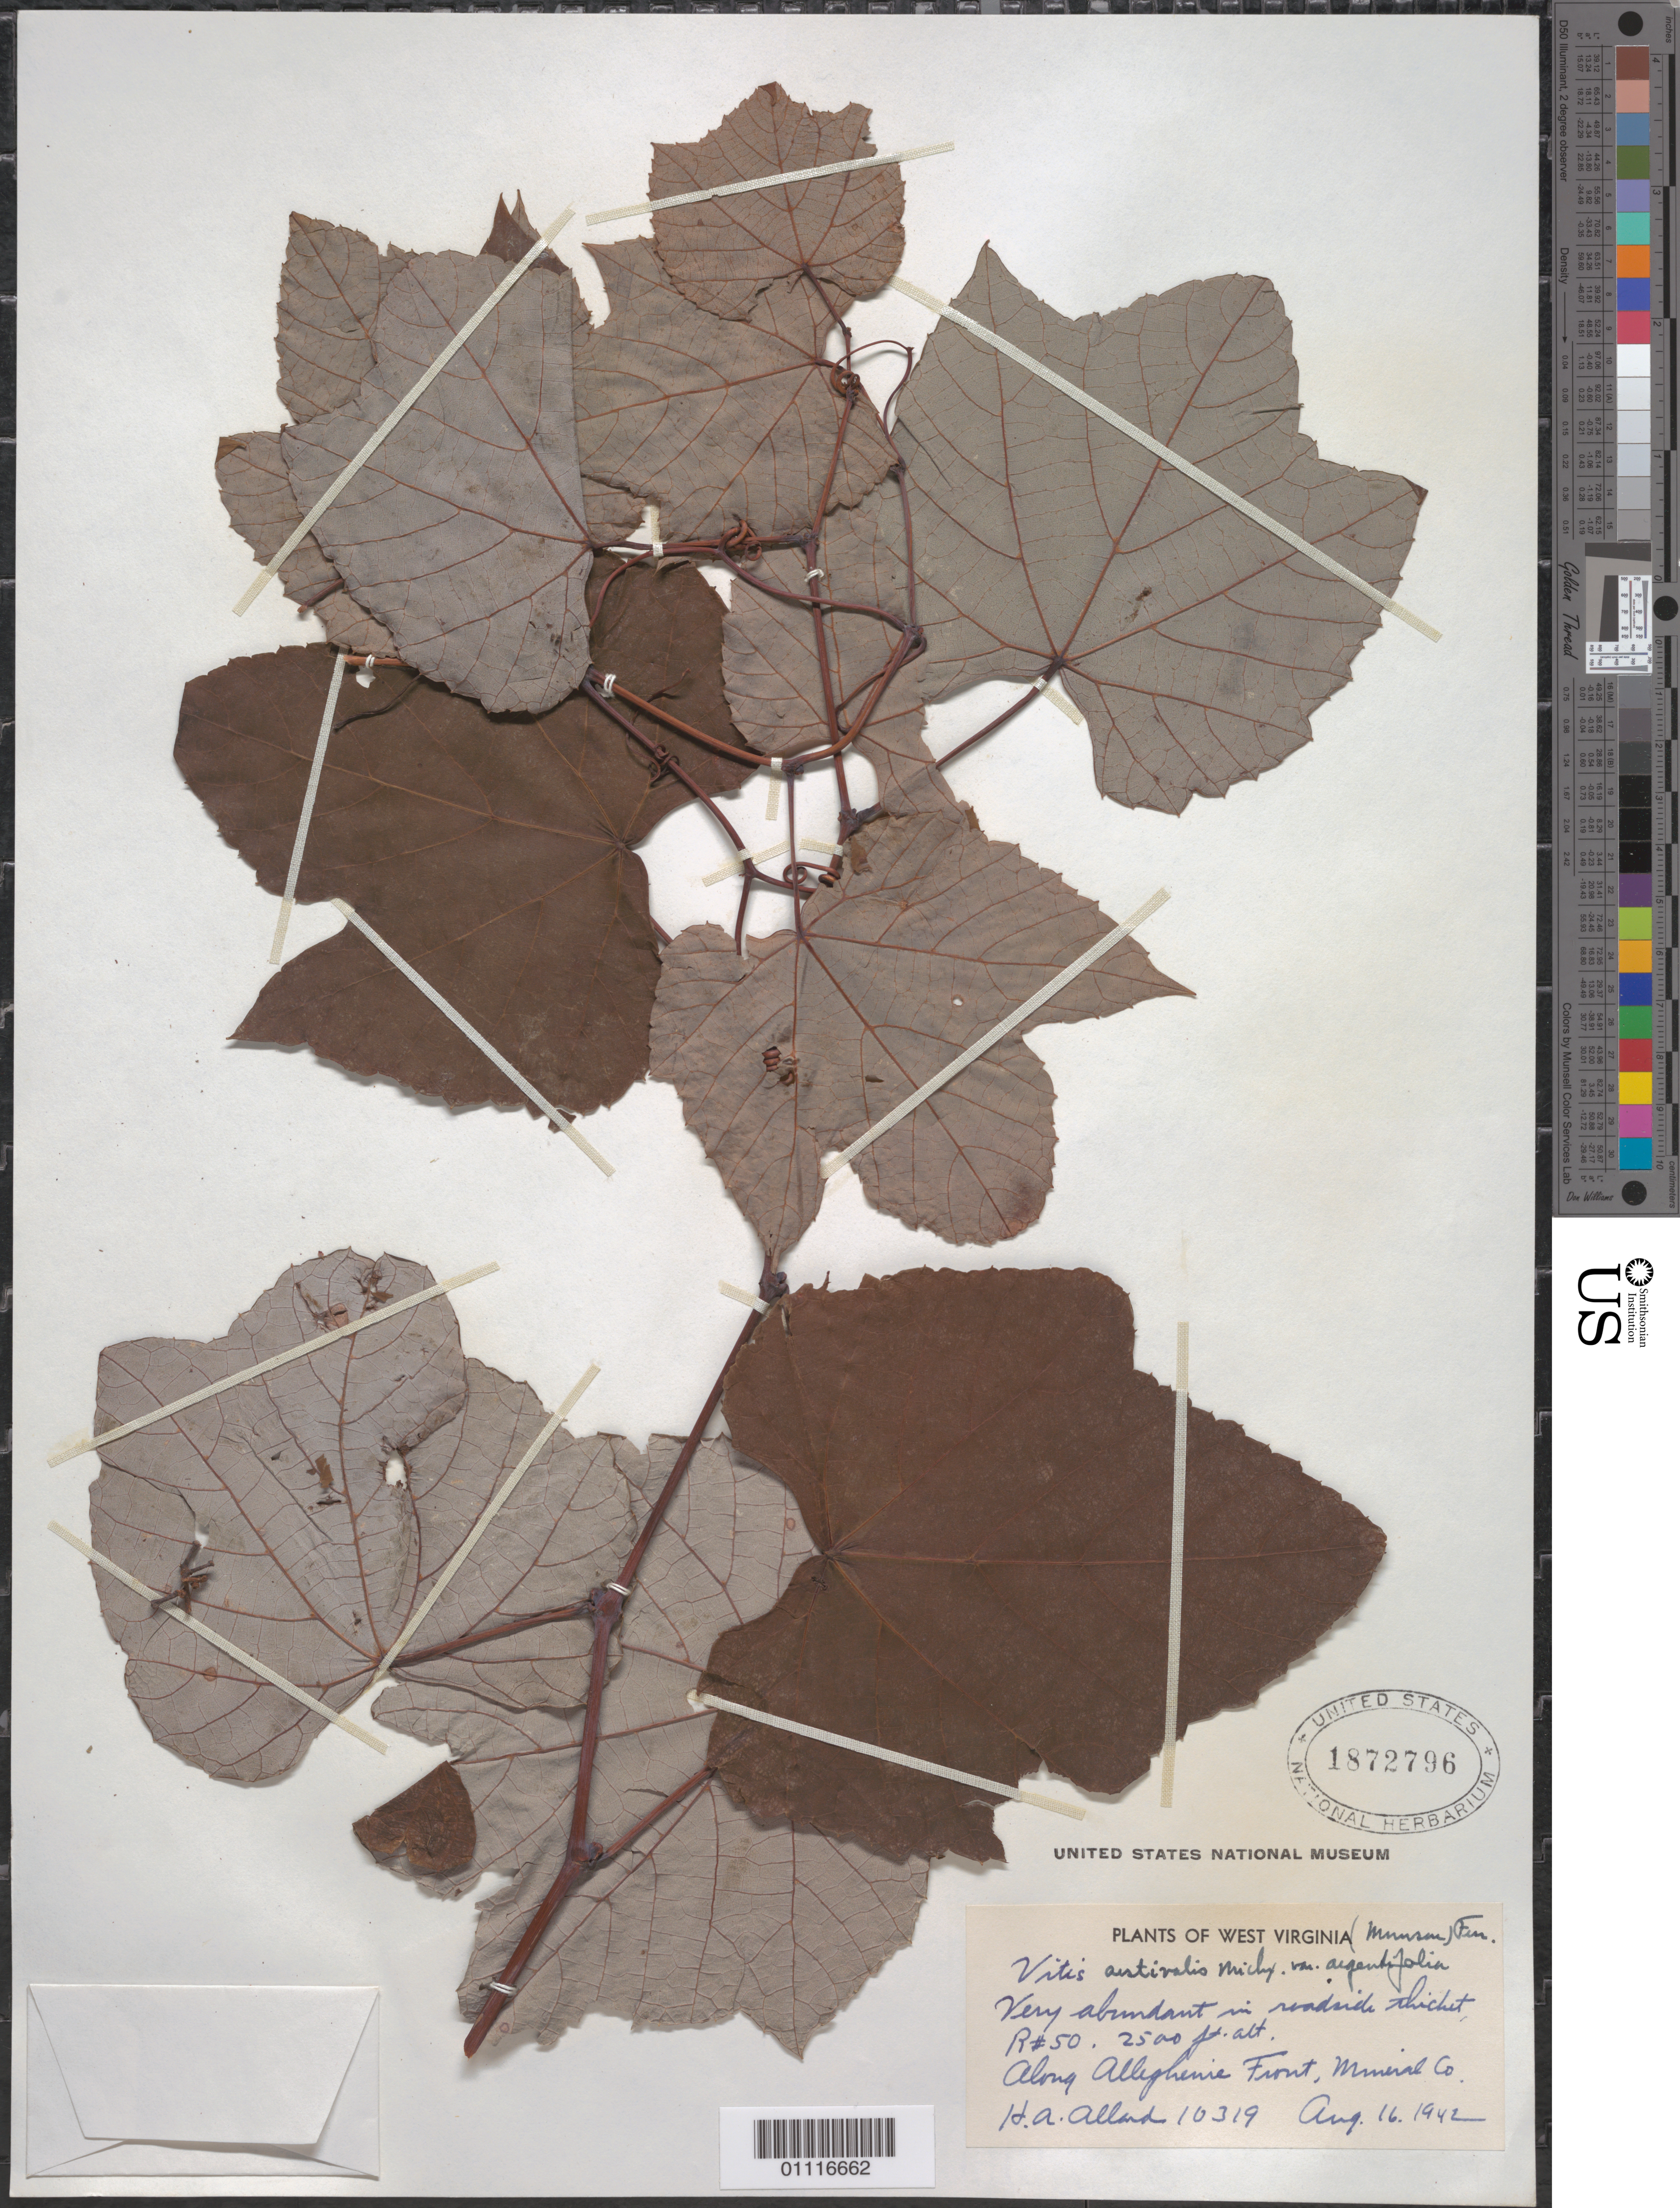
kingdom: Plantae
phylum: Tracheophyta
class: Magnoliopsida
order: Vitales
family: Vitaceae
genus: Vitis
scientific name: Vitis aestivalis var. argentifolia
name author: Michx.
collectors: H. A. Allard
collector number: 10319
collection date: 1942-08-16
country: United States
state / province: West Virginia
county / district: Mineral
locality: R #50, Along Alleghenie Front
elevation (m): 762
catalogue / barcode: US 1872796